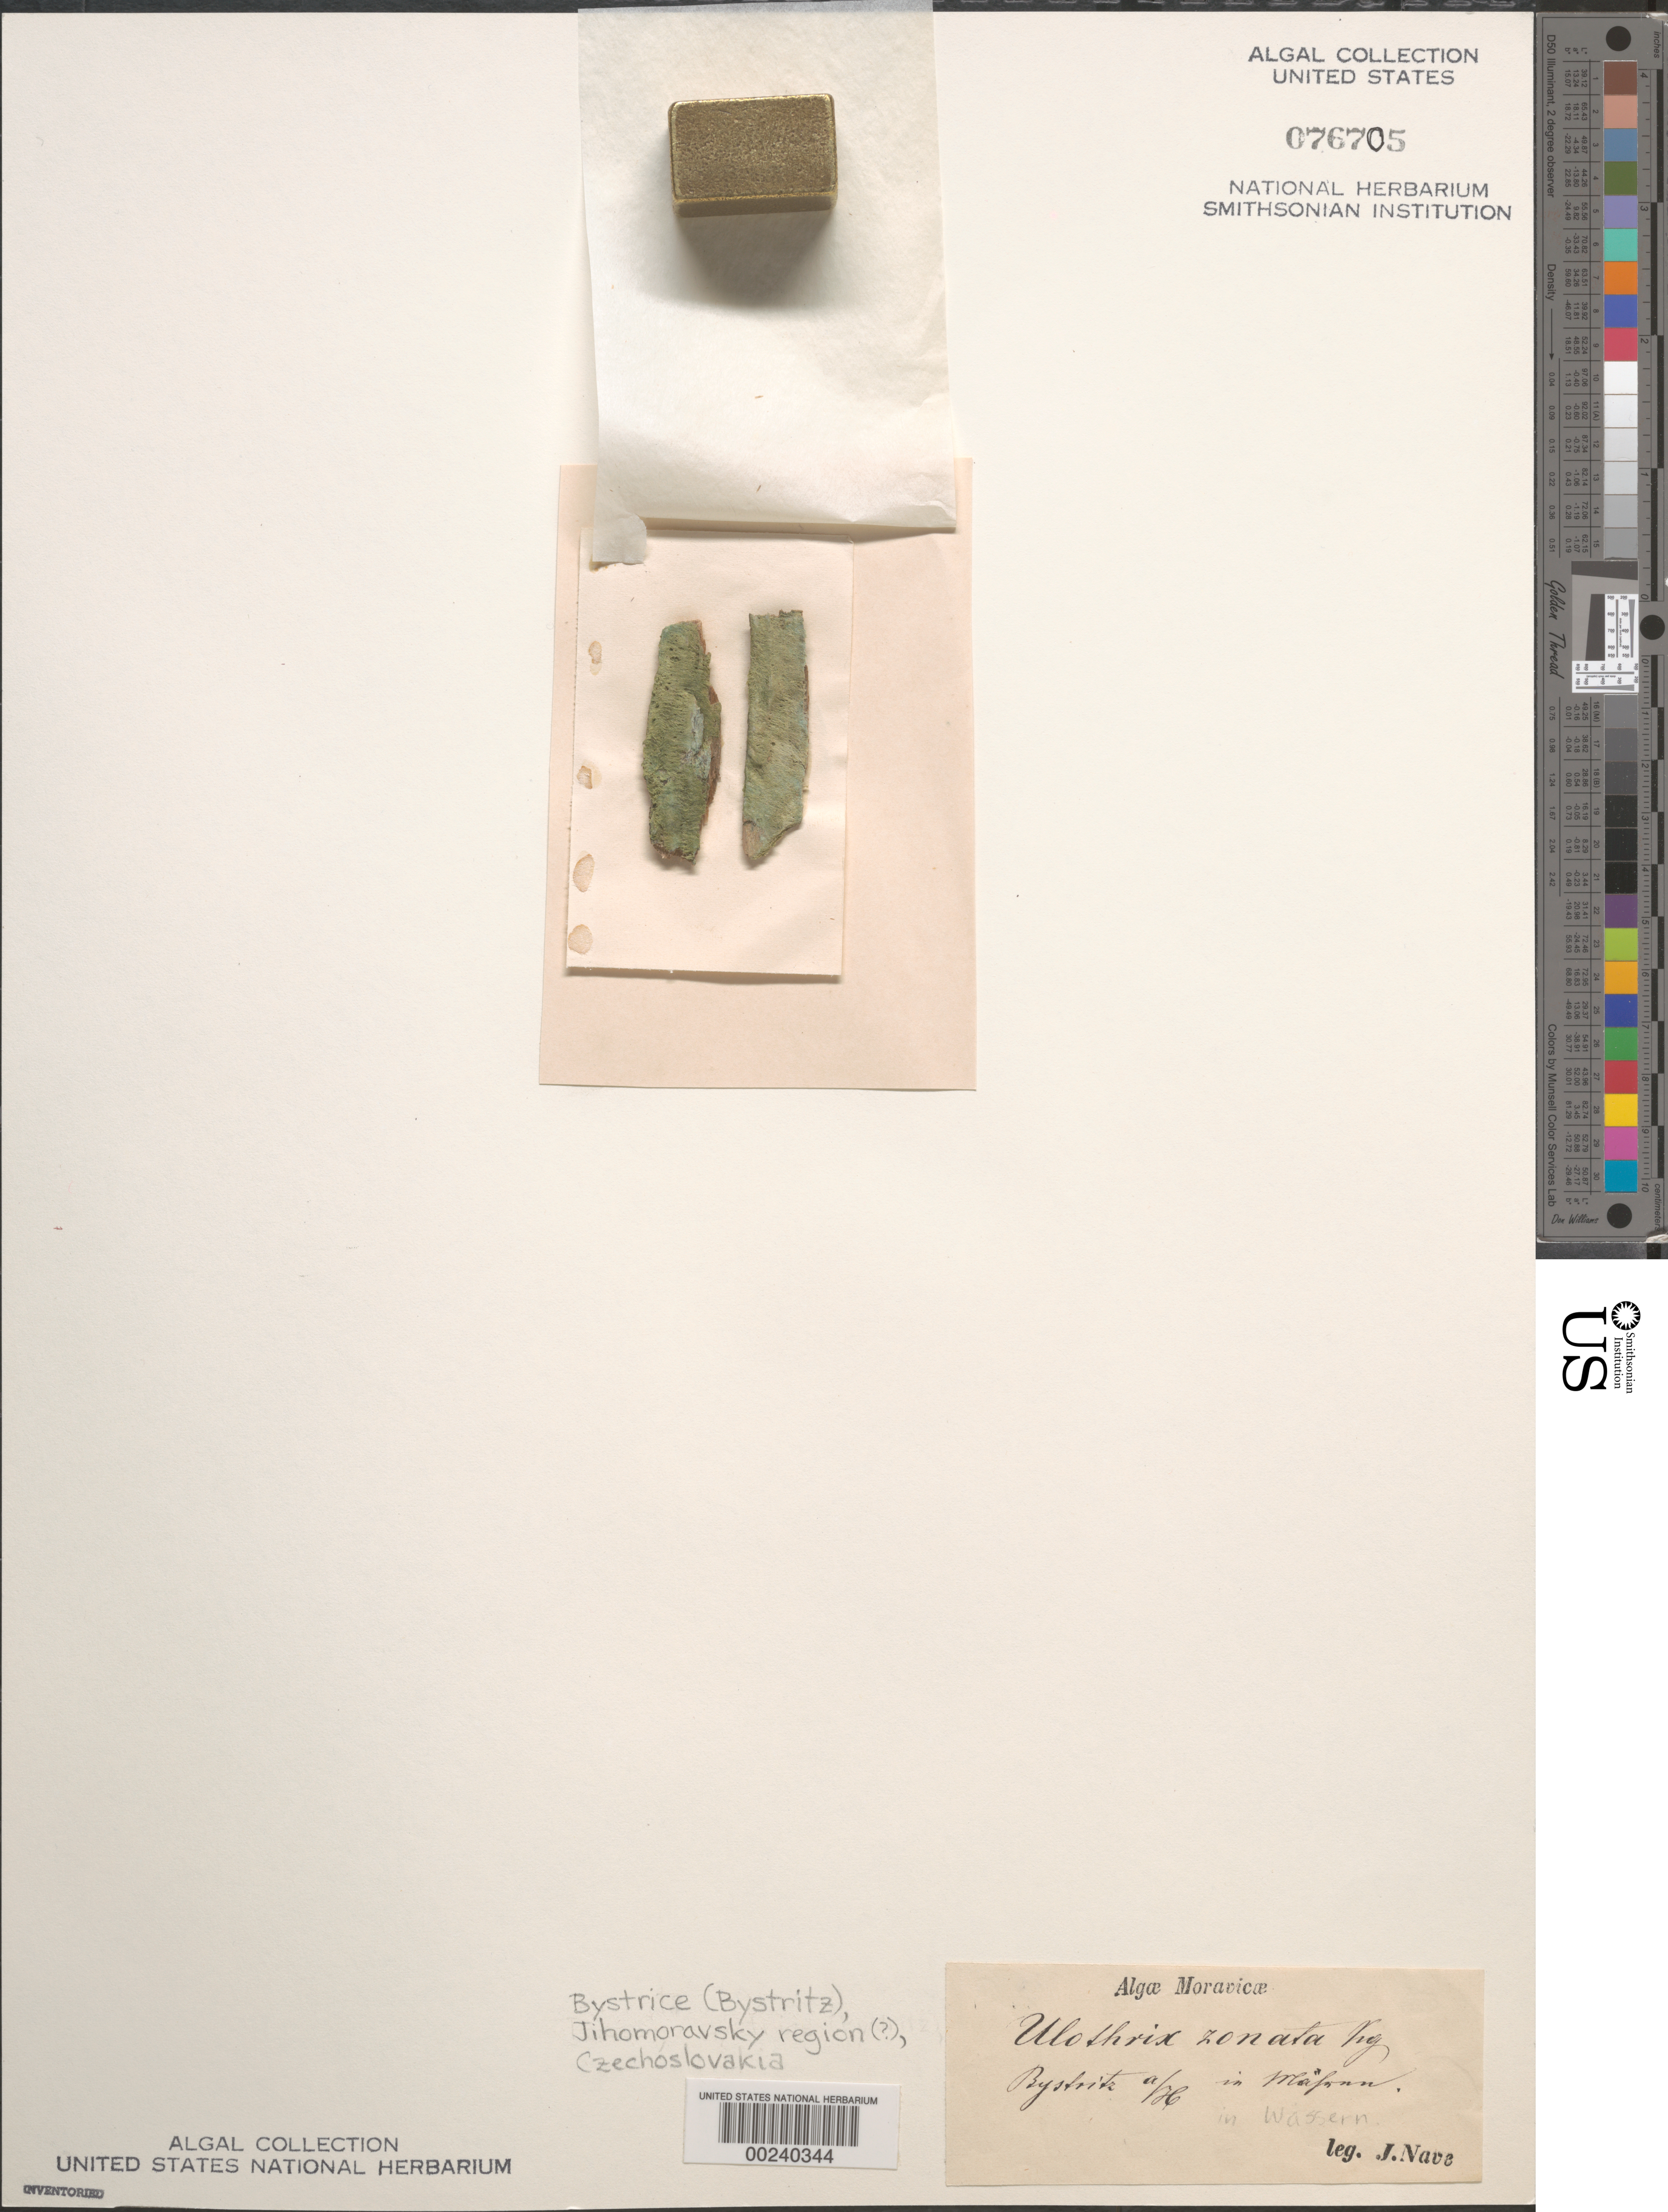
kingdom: Plantae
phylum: Chlorophyta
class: Ulvophyceae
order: Ulotrichales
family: Ulotrichaceae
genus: Ulothrix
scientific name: Ulothrix zonata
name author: (F. Weber & D. Mohr) Kütz.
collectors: J. Nave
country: Czechia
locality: Bystrice (bystritz), moravia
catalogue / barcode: US 76705